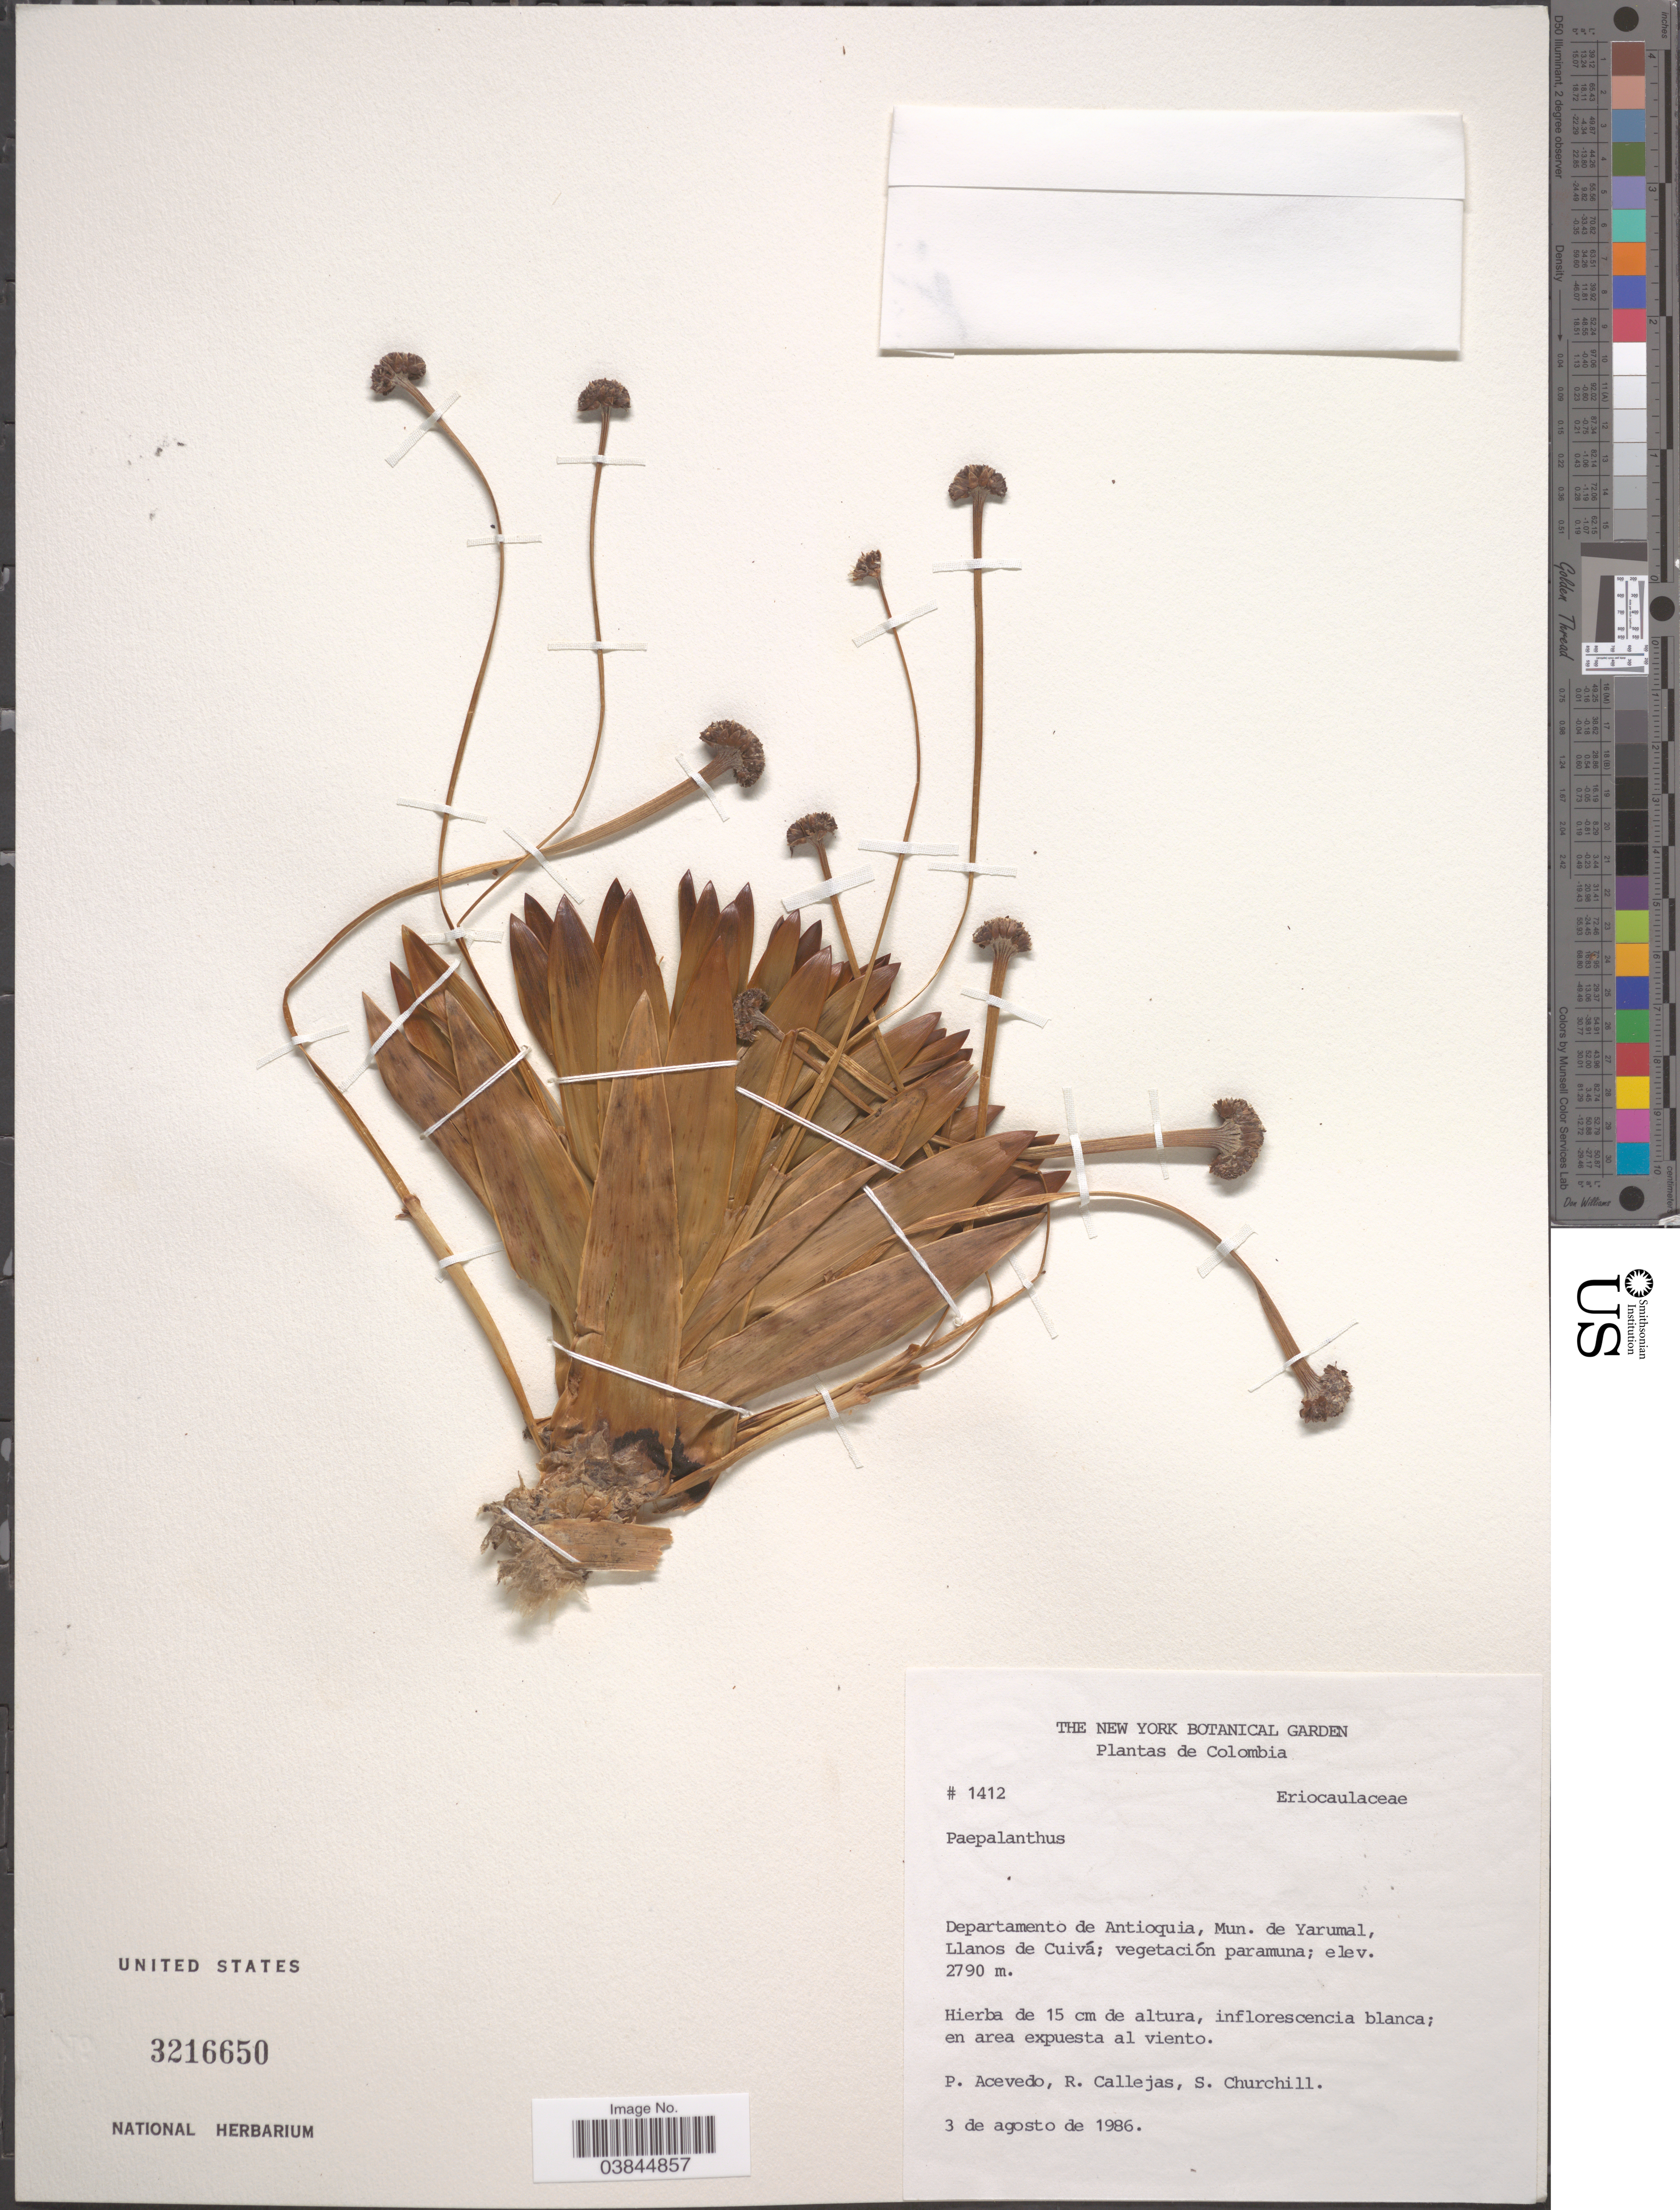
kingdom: Plantae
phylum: Tracheophyta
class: Liliopsida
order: Poales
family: Eriocaulaceae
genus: Paepalanthus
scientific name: Paepalanthus alpestris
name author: Körn.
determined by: Sauthier, Laura Jeanne, (SPF), Universidade de Sao Paulo (BRAZIL)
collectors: P. Acevedo-Rodr., R. Callejas & S. Churchill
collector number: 1412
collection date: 1986-08-03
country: Colombia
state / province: Antioquia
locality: Departamento de Antioquia, Mun. de Yarumal, Llanos de Cuivá.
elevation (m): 2790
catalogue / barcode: US 3216650